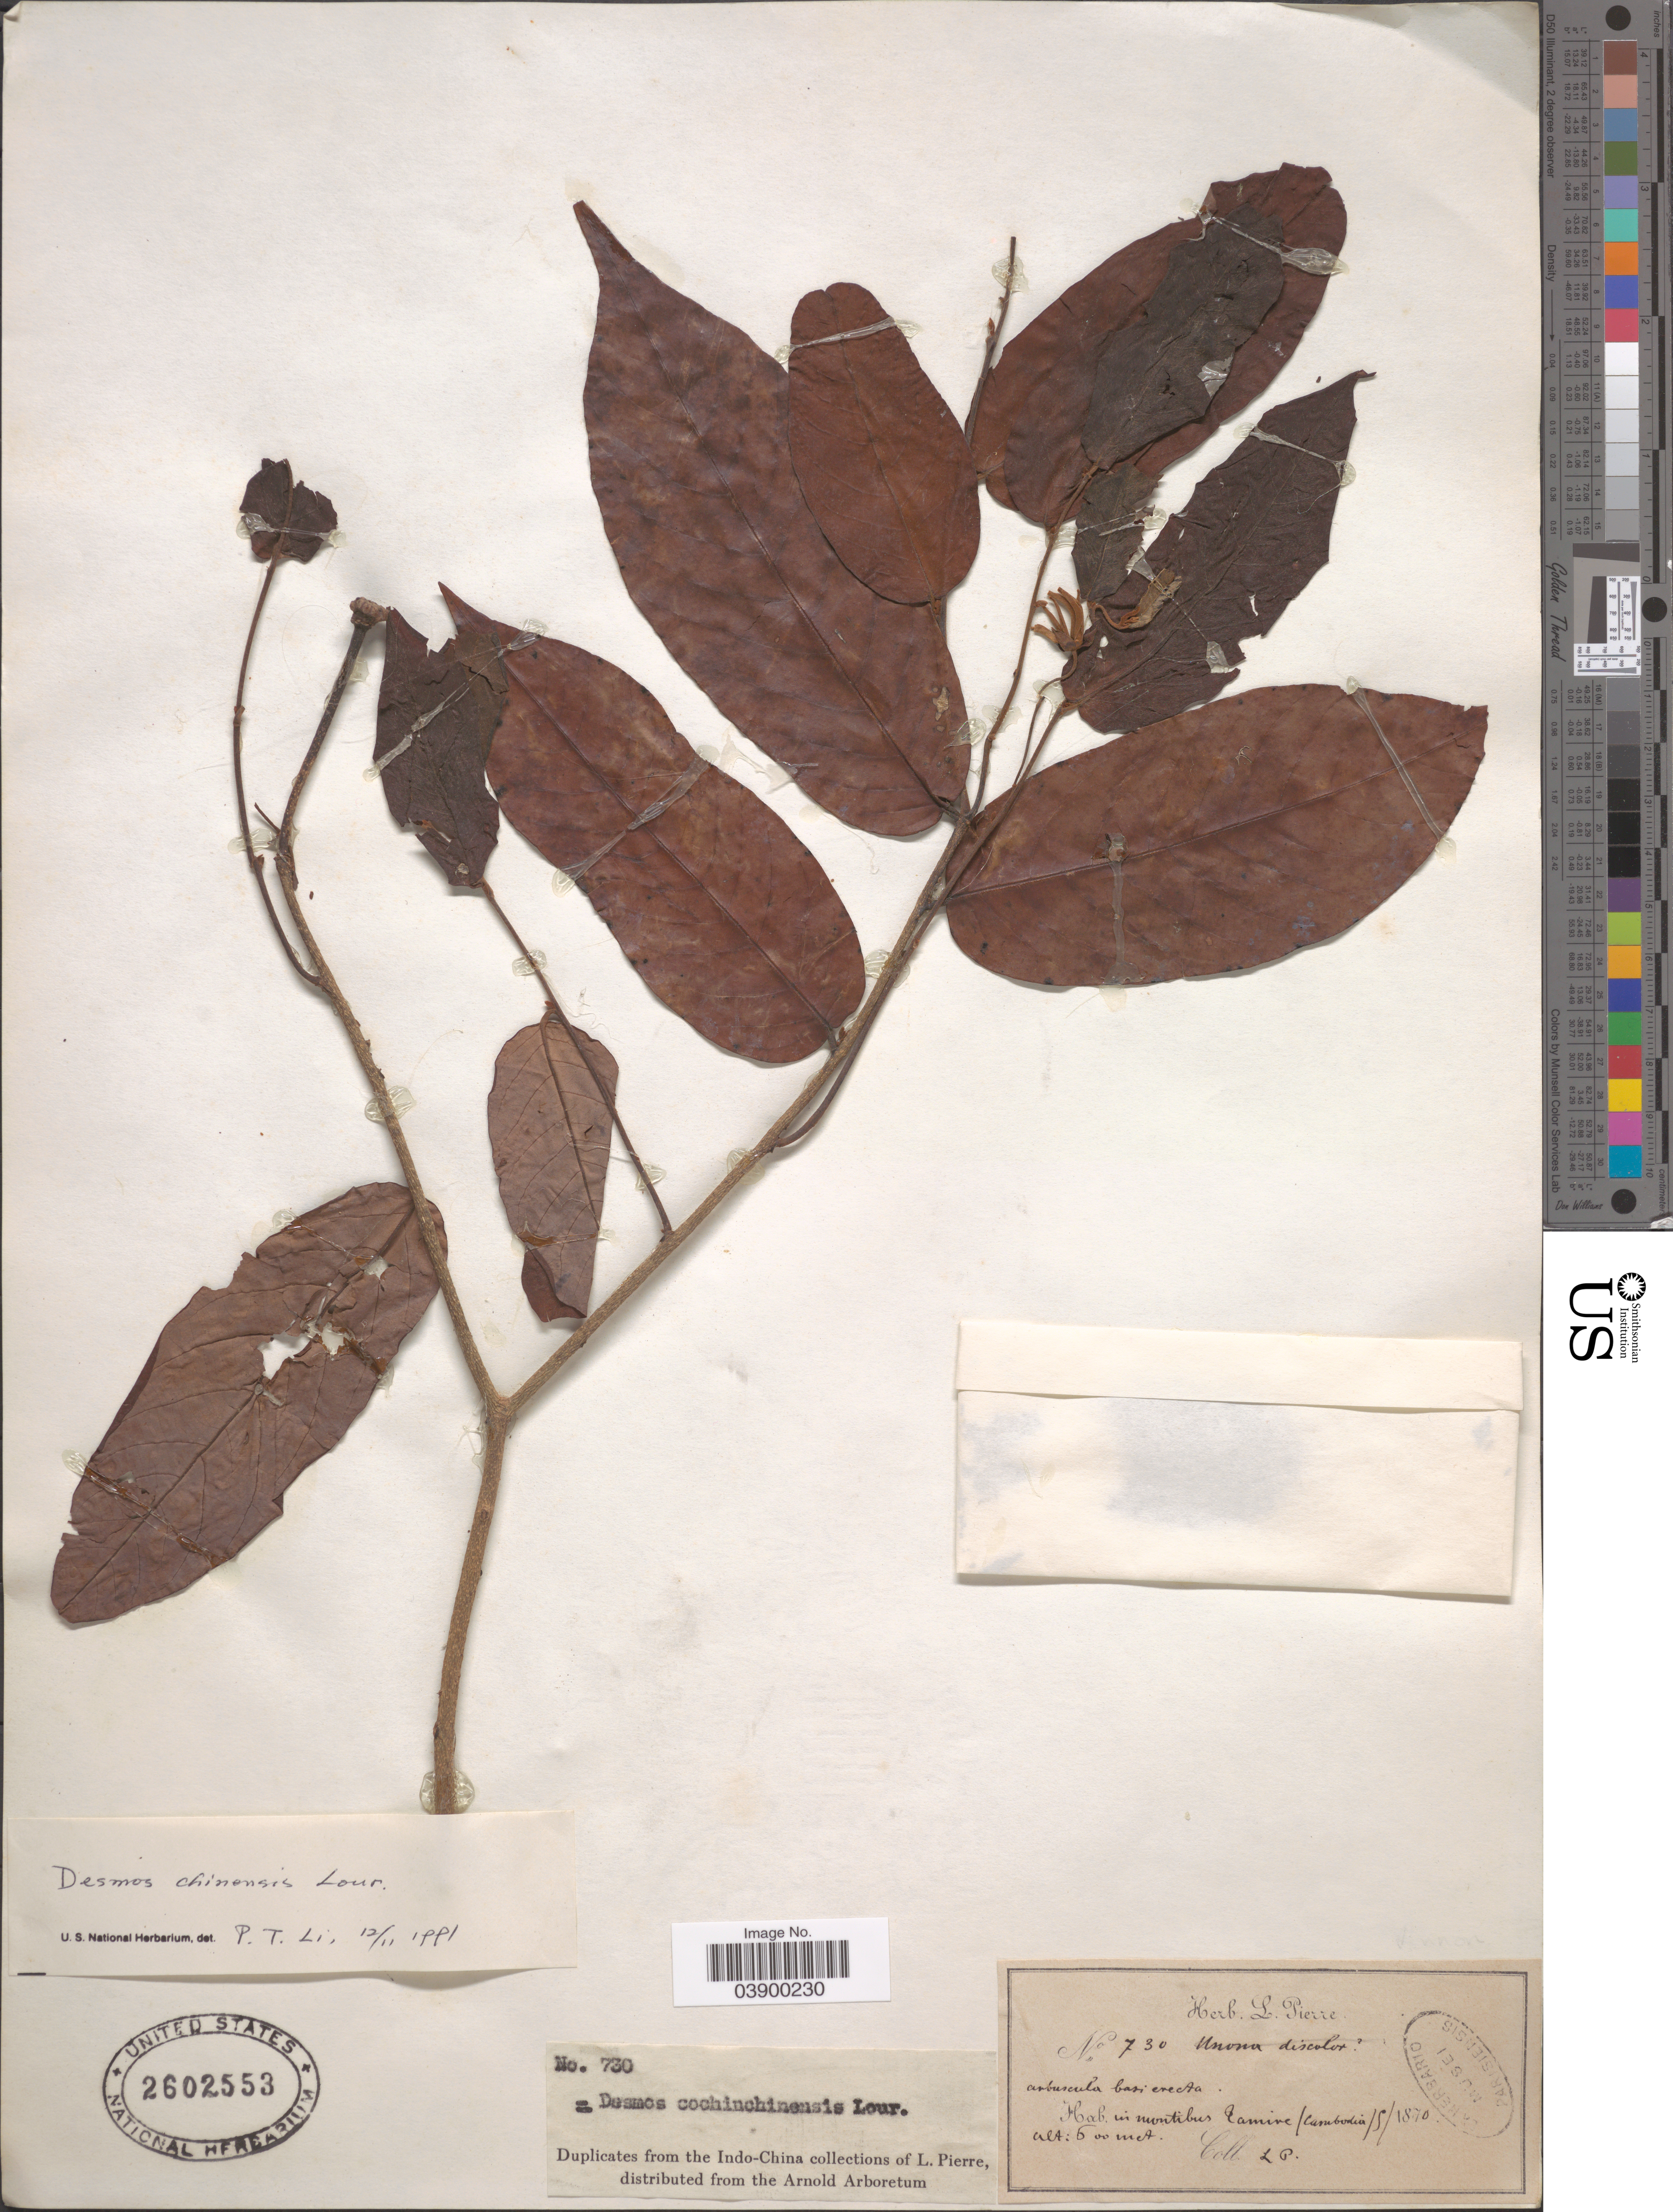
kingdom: Plantae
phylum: Tracheophyta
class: Magnoliopsida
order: Magnoliales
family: Annonaceae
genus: Desmos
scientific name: Desmos chinensis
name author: Lour.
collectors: L. Pierre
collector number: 730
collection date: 1870-05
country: Cambodia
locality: In montibus Tamire.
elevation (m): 600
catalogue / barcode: US 2602553